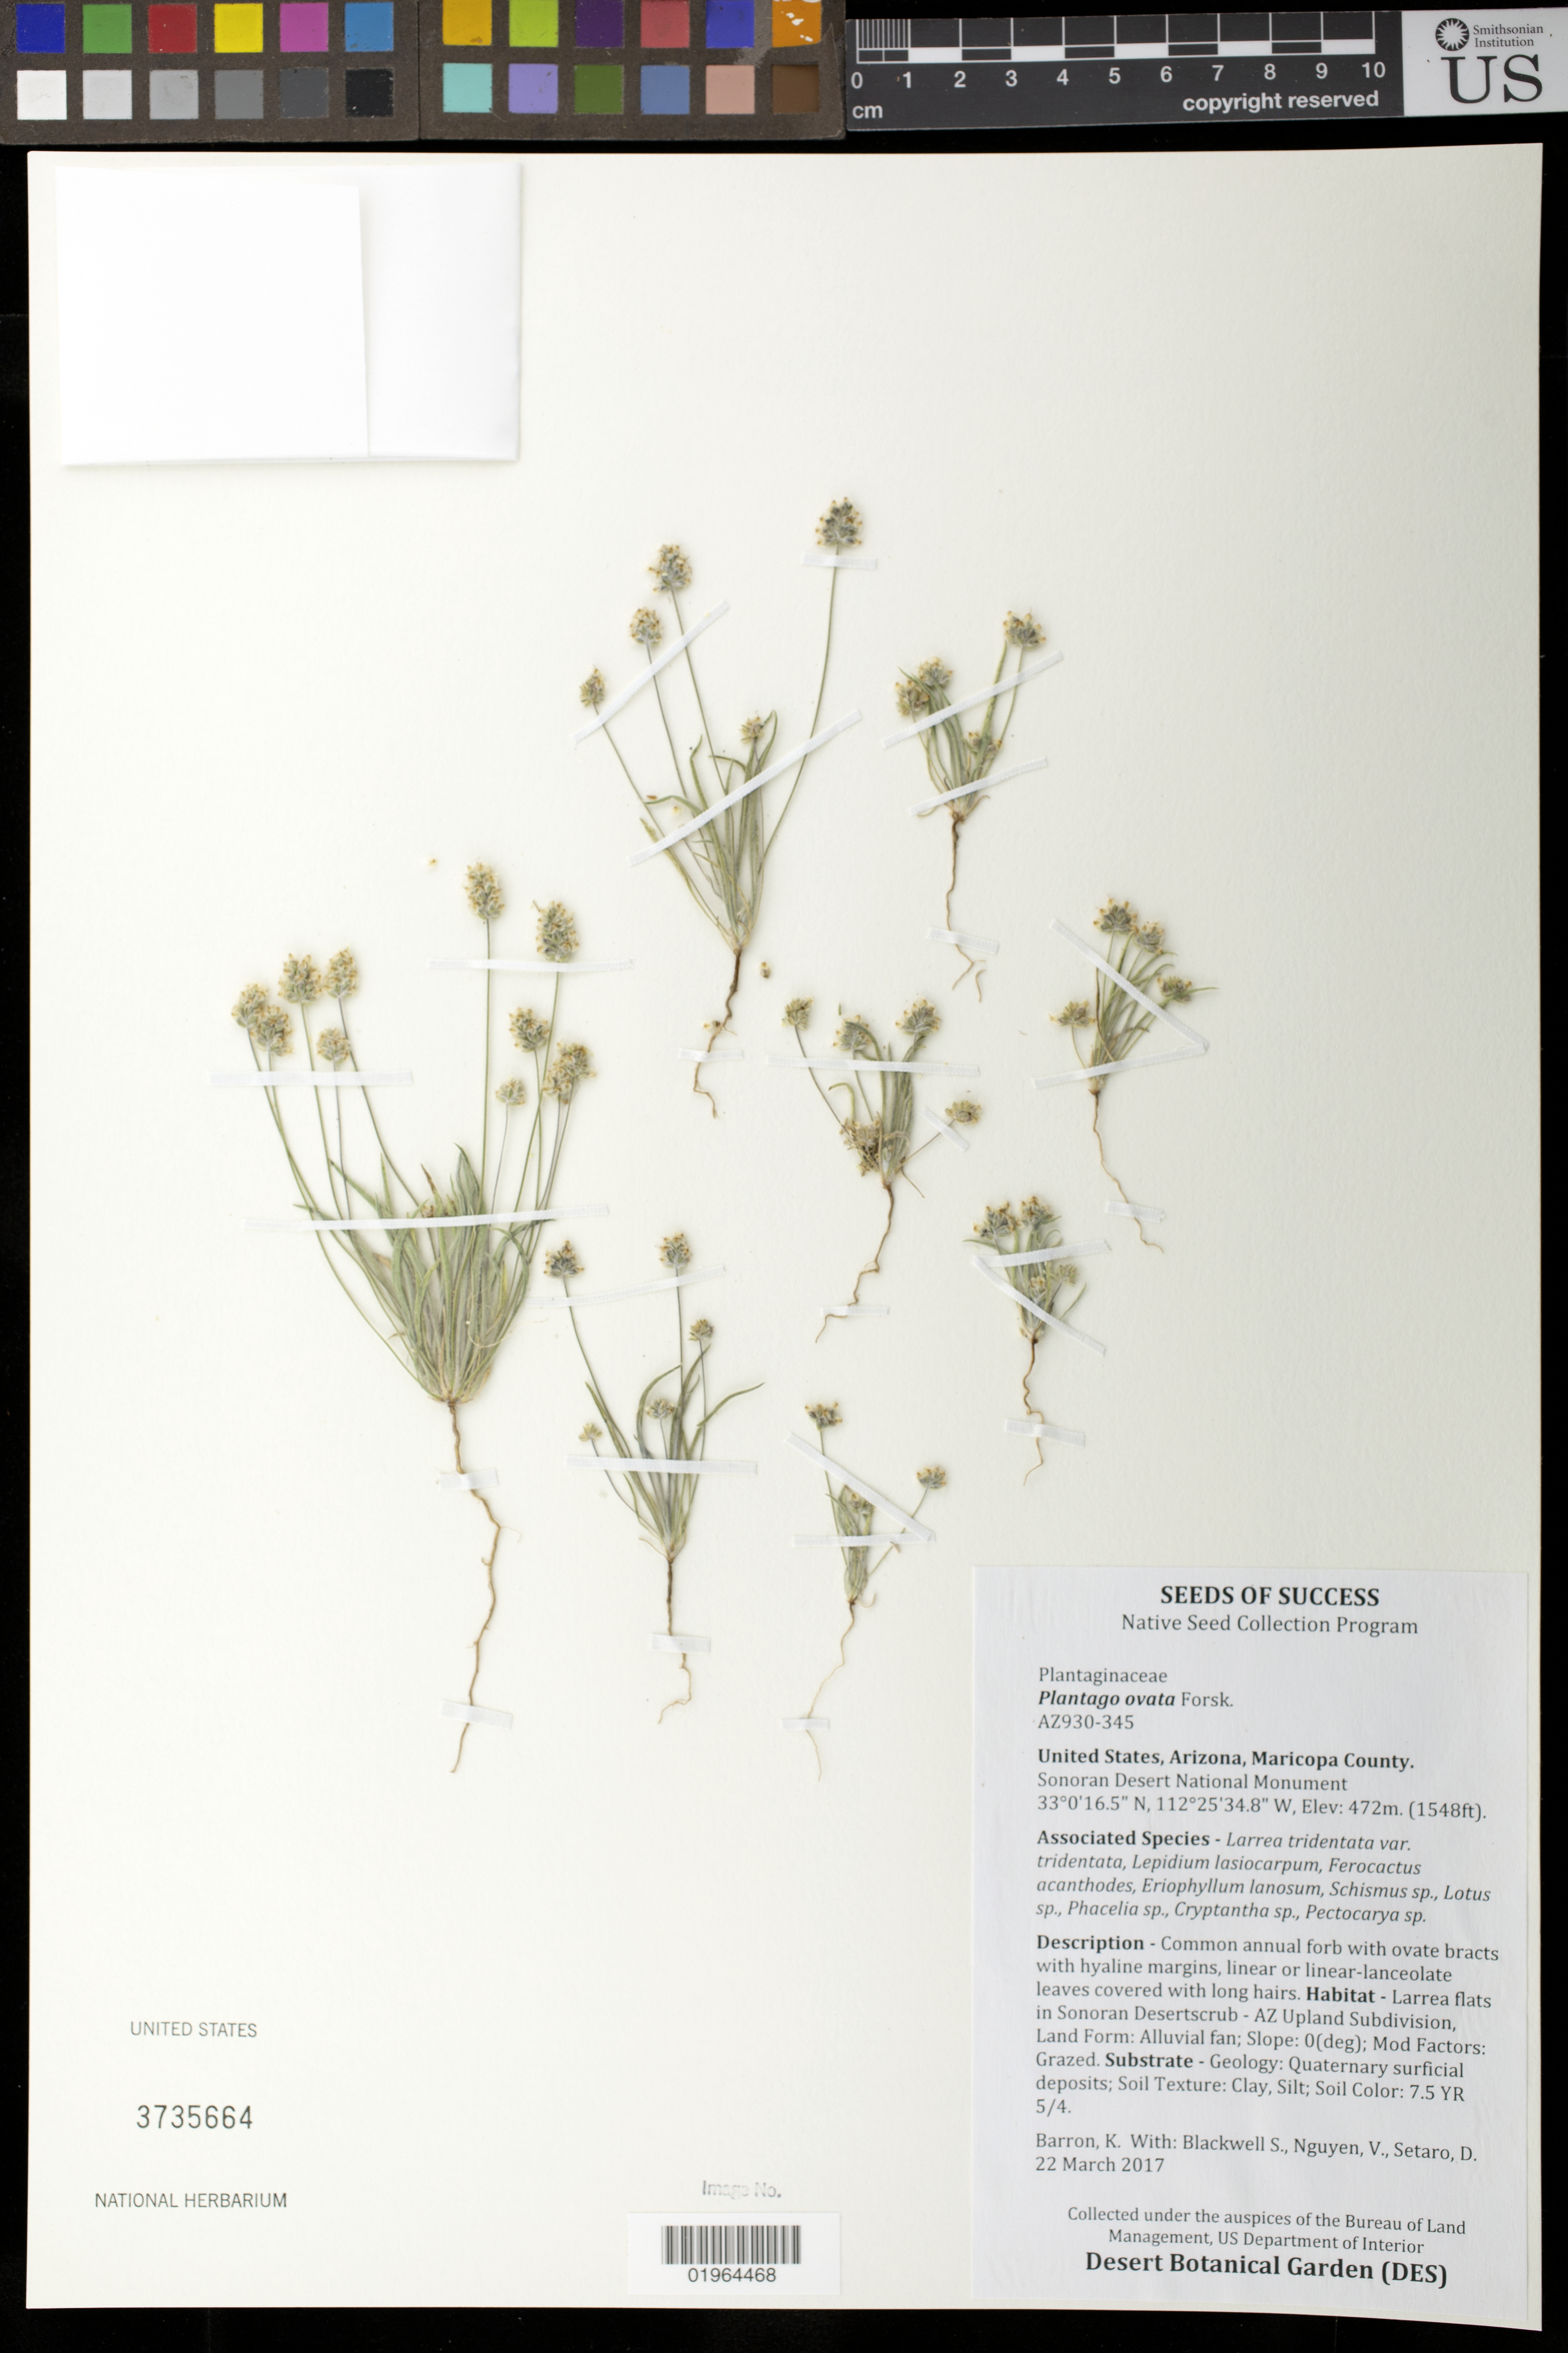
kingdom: Plantae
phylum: Tracheophyta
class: Magnoliopsida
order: Lamiales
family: Plantaginaceae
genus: Plantago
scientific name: Plantago ovata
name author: Forssk.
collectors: K. Barron, S. Blackwell, V. D. Nguyen & D. Setaro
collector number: AZ930-345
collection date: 2017-03-22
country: United States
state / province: Arizona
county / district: Maricopa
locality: Sonoran Desert National Monument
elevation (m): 472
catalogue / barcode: US 3735664